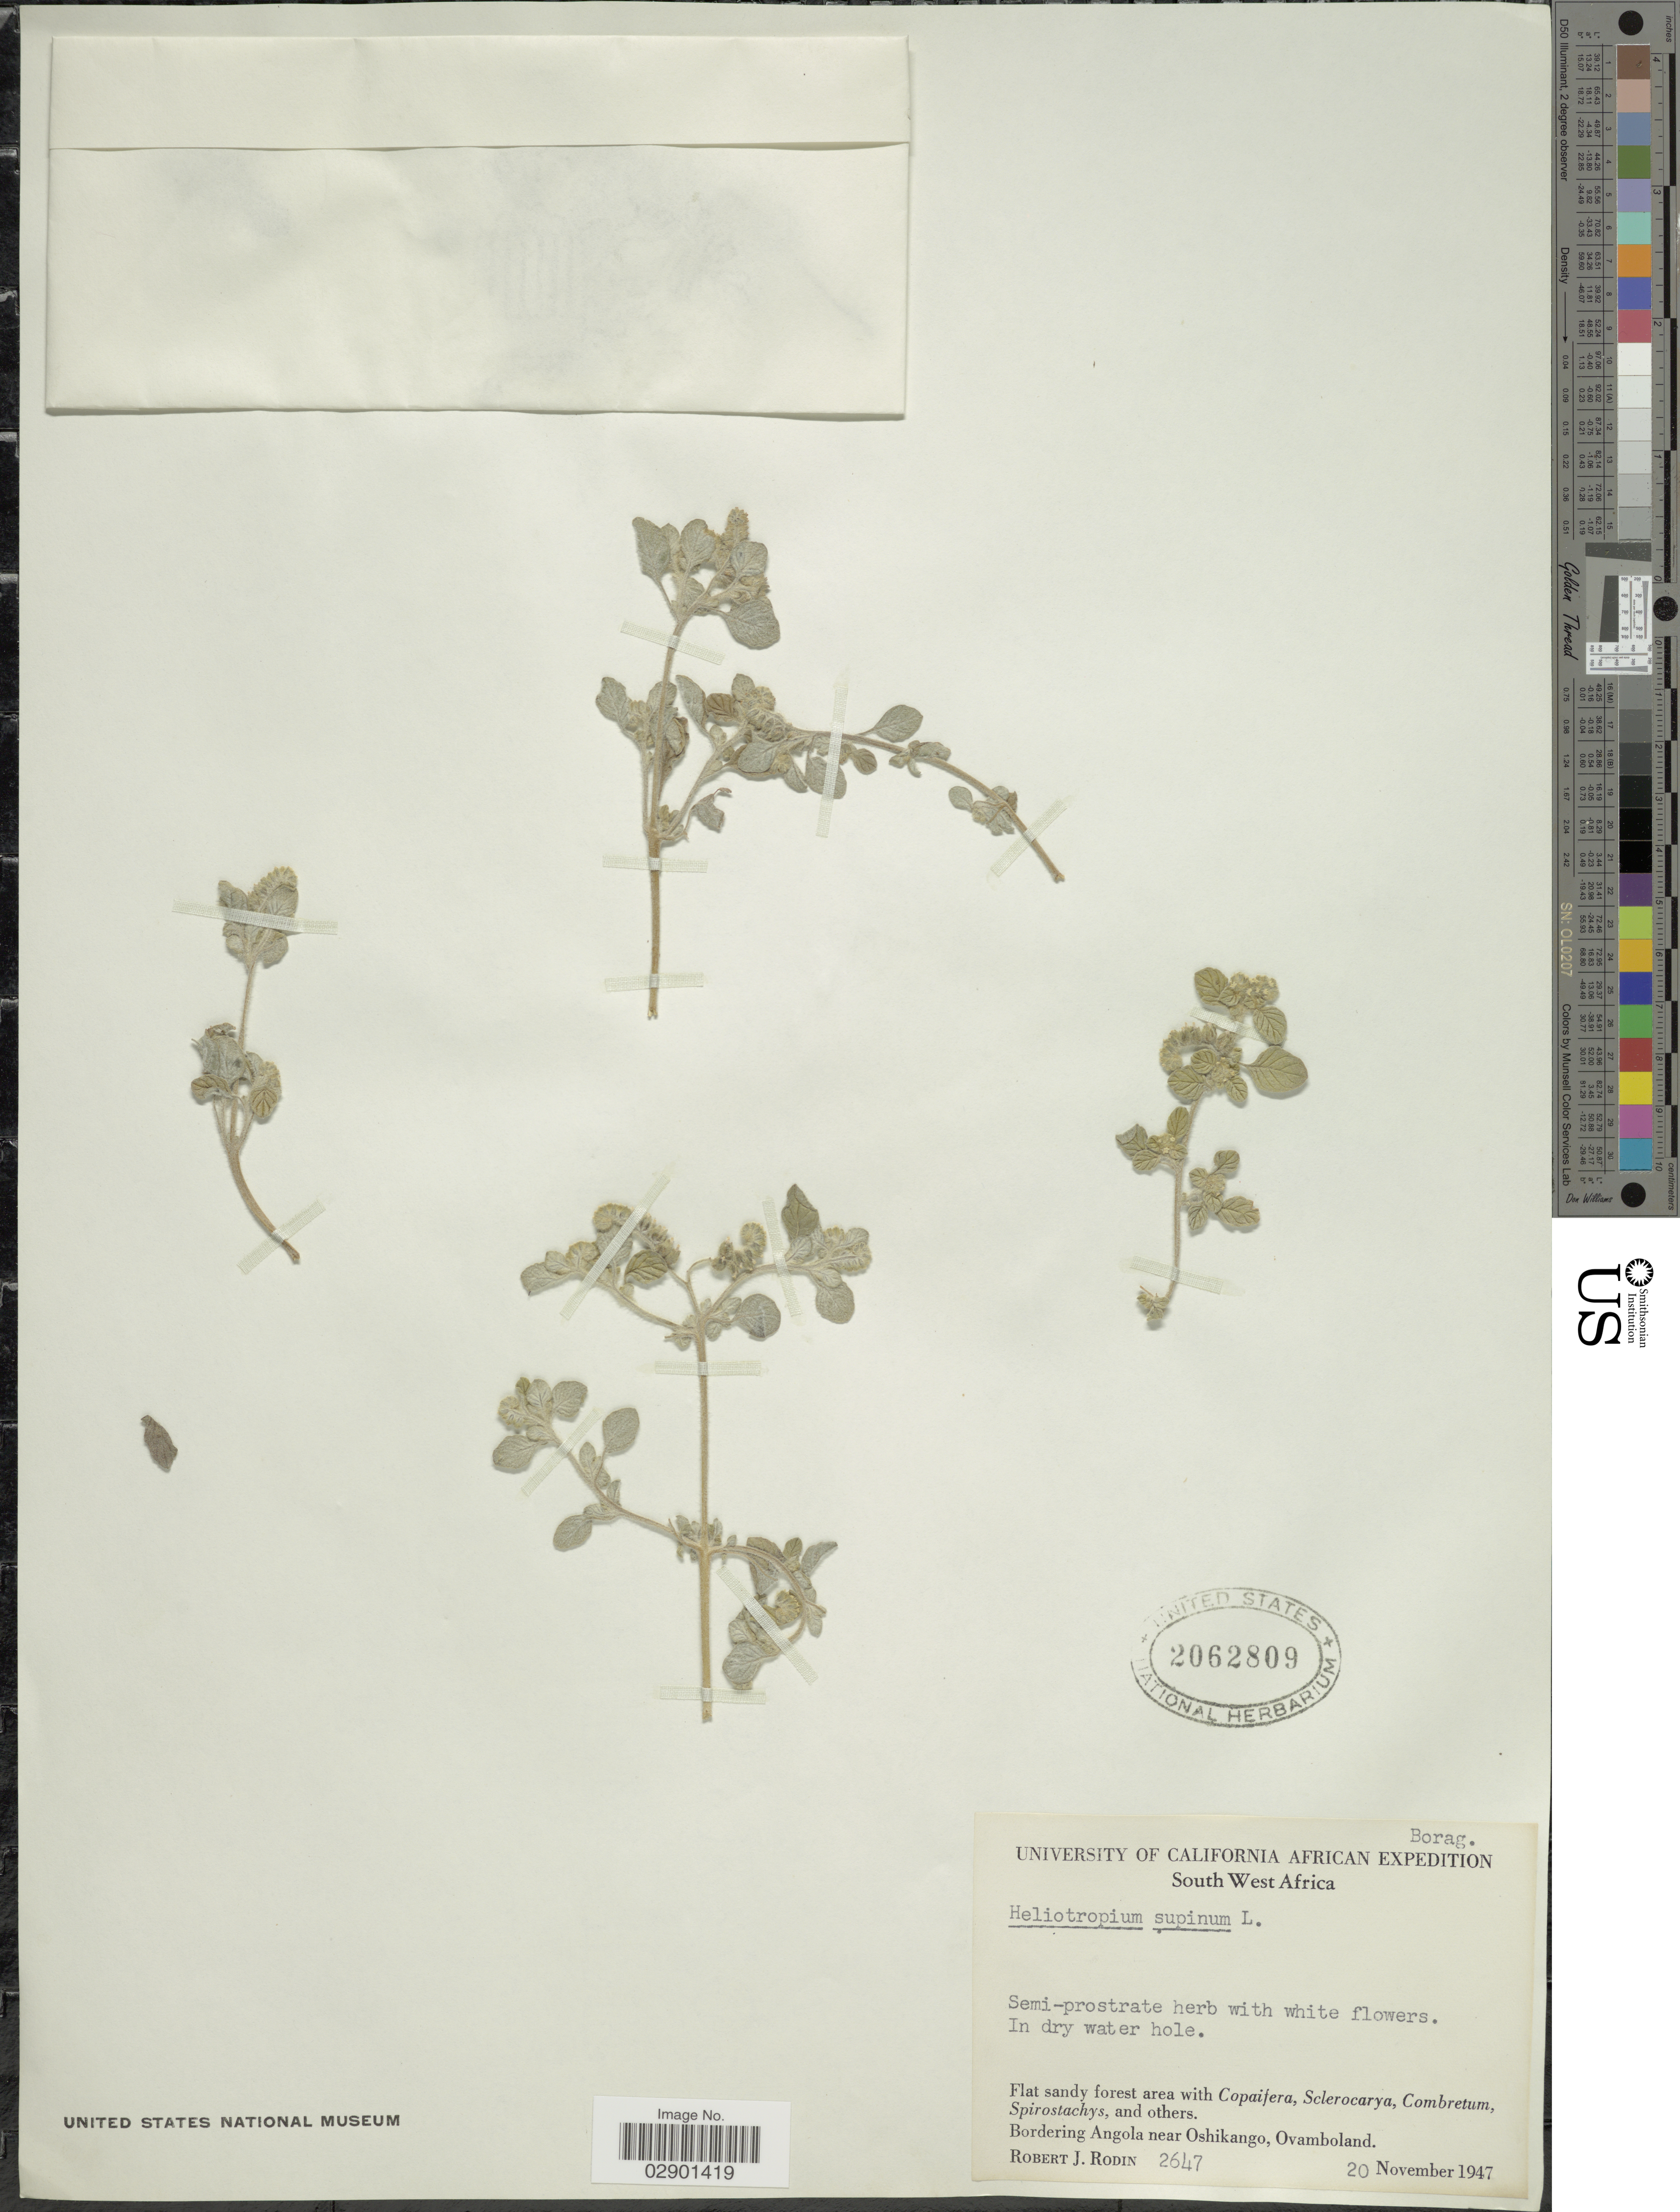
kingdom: Plantae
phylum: Tracheophyta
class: Magnoliopsida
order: Boraginales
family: Heliotropiaceae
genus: Heliotropium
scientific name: Heliotropium supinum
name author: L.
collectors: R. J. Rodin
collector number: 2647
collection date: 1947-11-20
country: Namibia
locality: South West Africa. Bordering Angola near Oshikango, Ovamboland.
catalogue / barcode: US 2062809